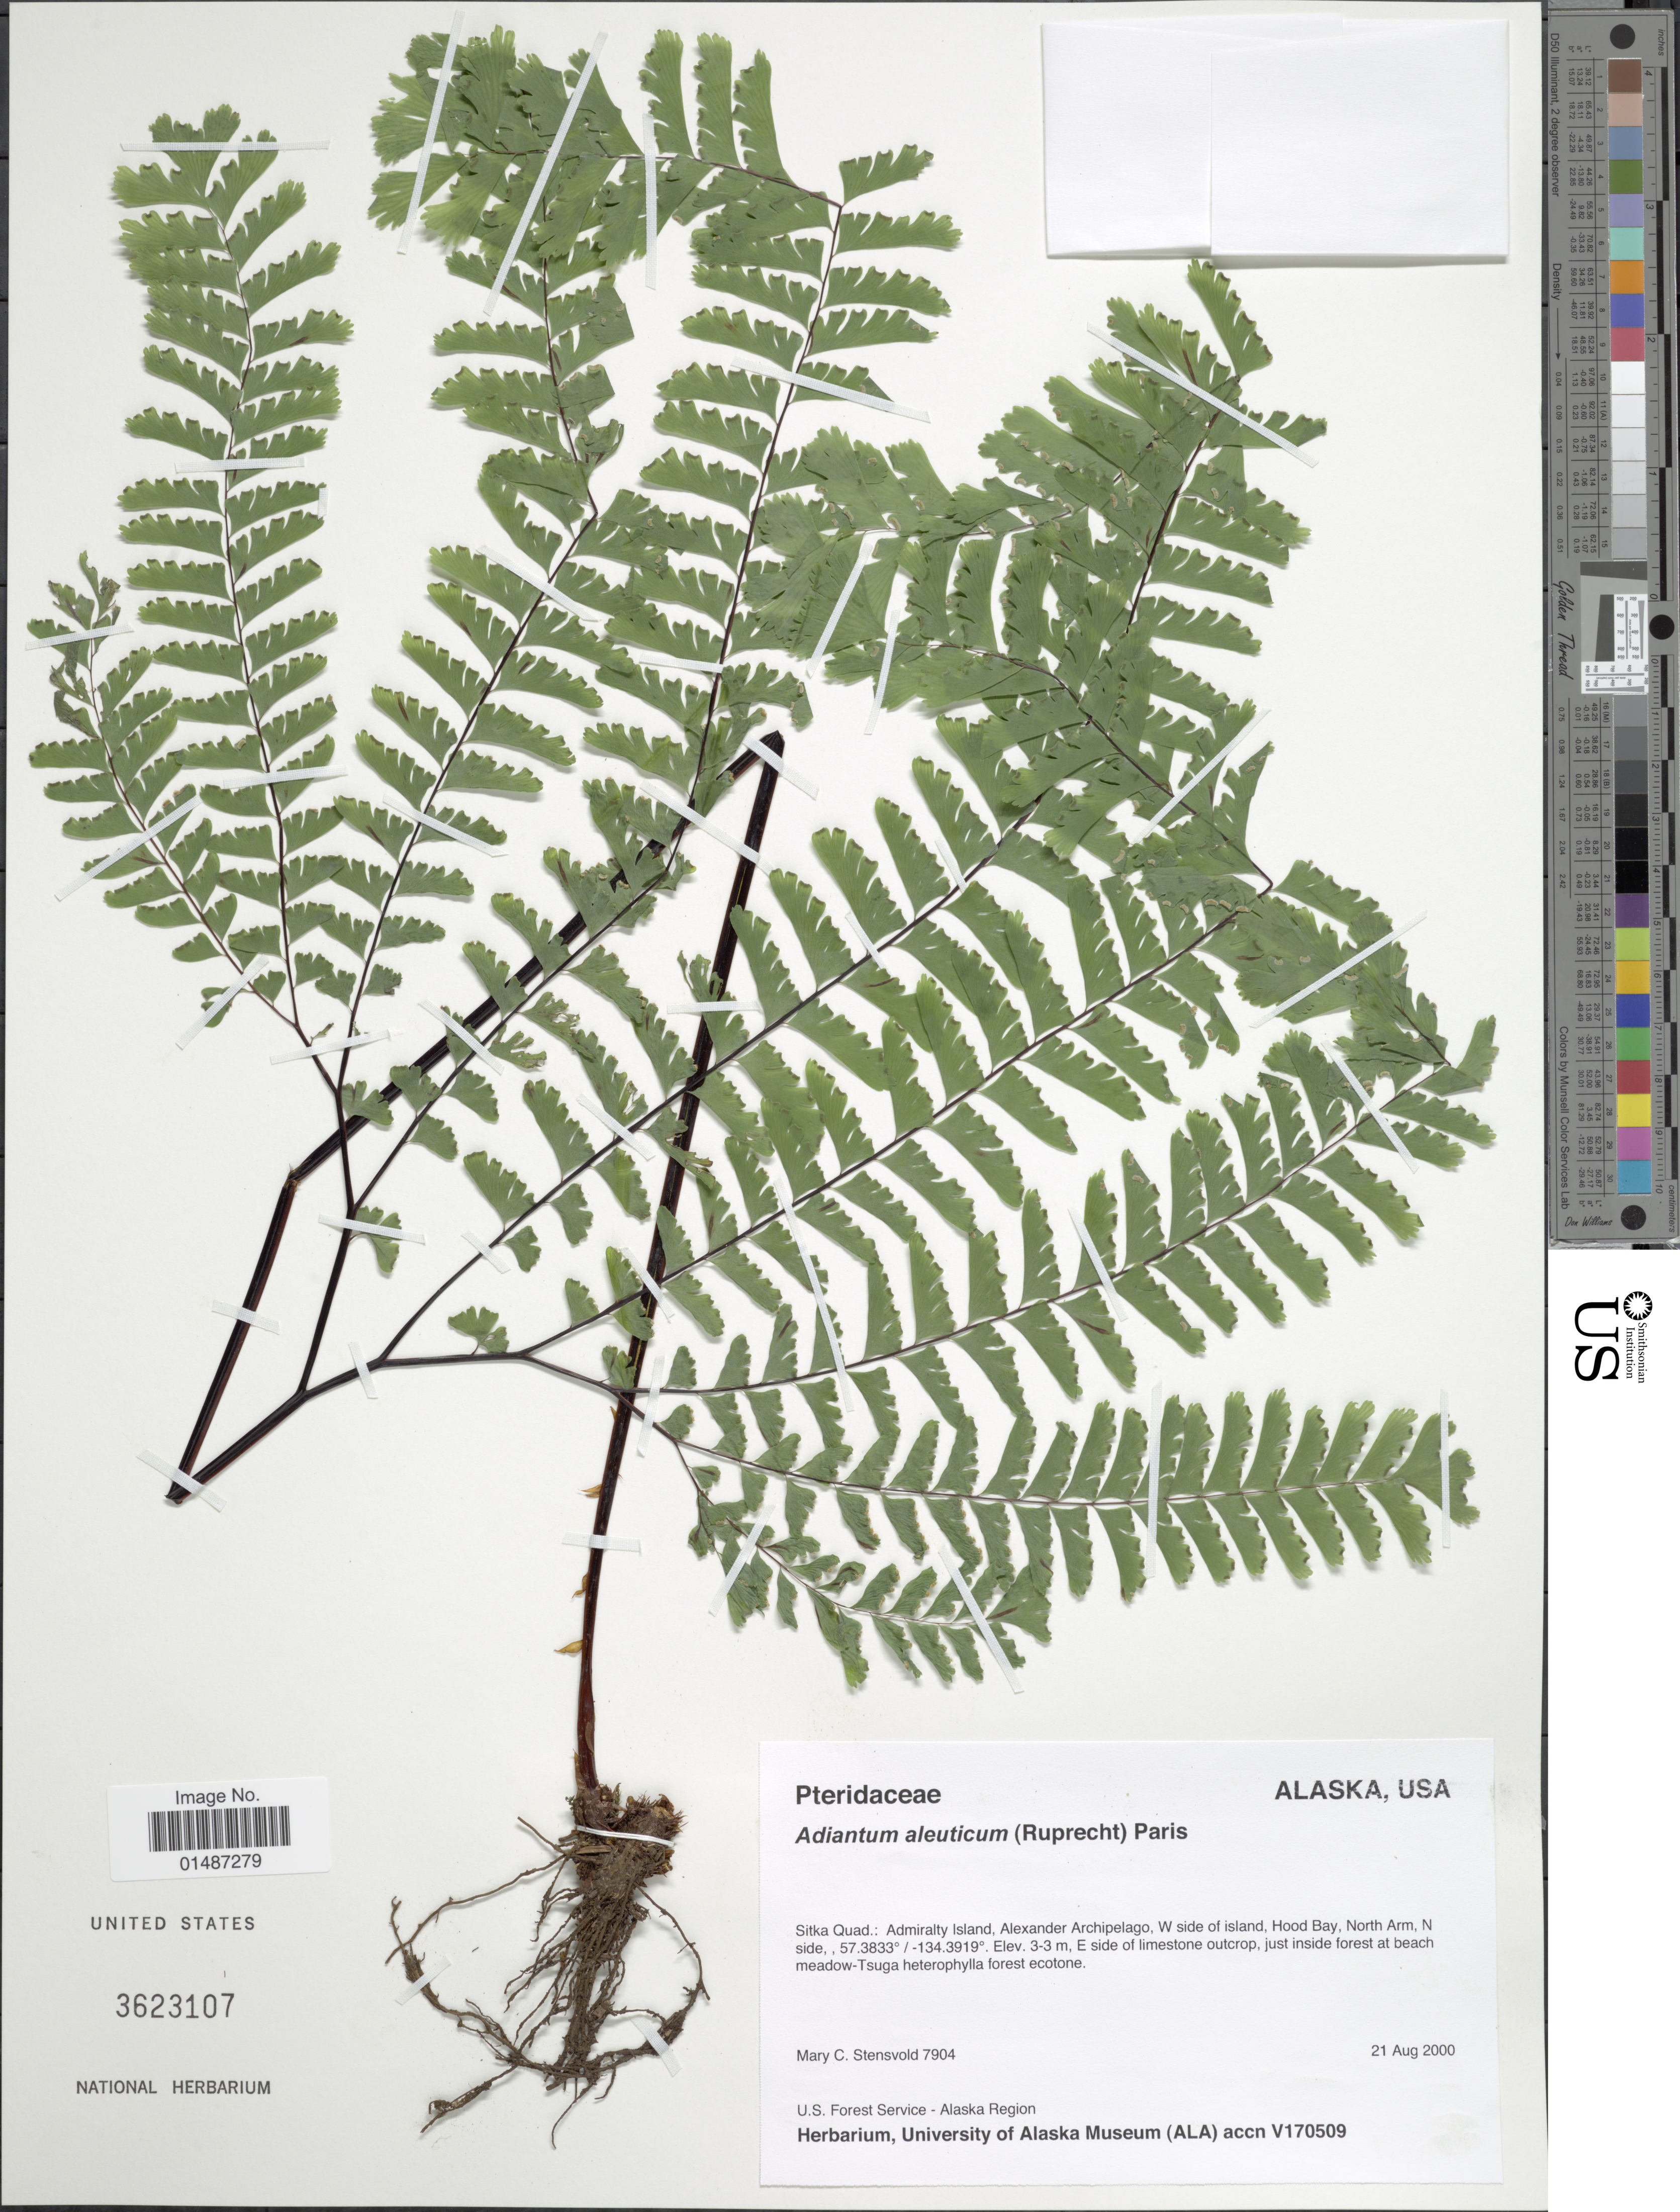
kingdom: Plantae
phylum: Tracheophyta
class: Polypodiopsida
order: Polypodiales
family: Pteridaceae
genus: Adiantum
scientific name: Adiantum pedatum subsp. aleuticum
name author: (Rupr.) Calder & Roy L. Taylor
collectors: M. Stensvold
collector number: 7904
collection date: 2000-08-21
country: United States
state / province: Alaska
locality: Sitka Quad.: Admiralty Island, Alexander Archipelago, W side of island, Hood Bay, North Arm.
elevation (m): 3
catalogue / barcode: US 3623107